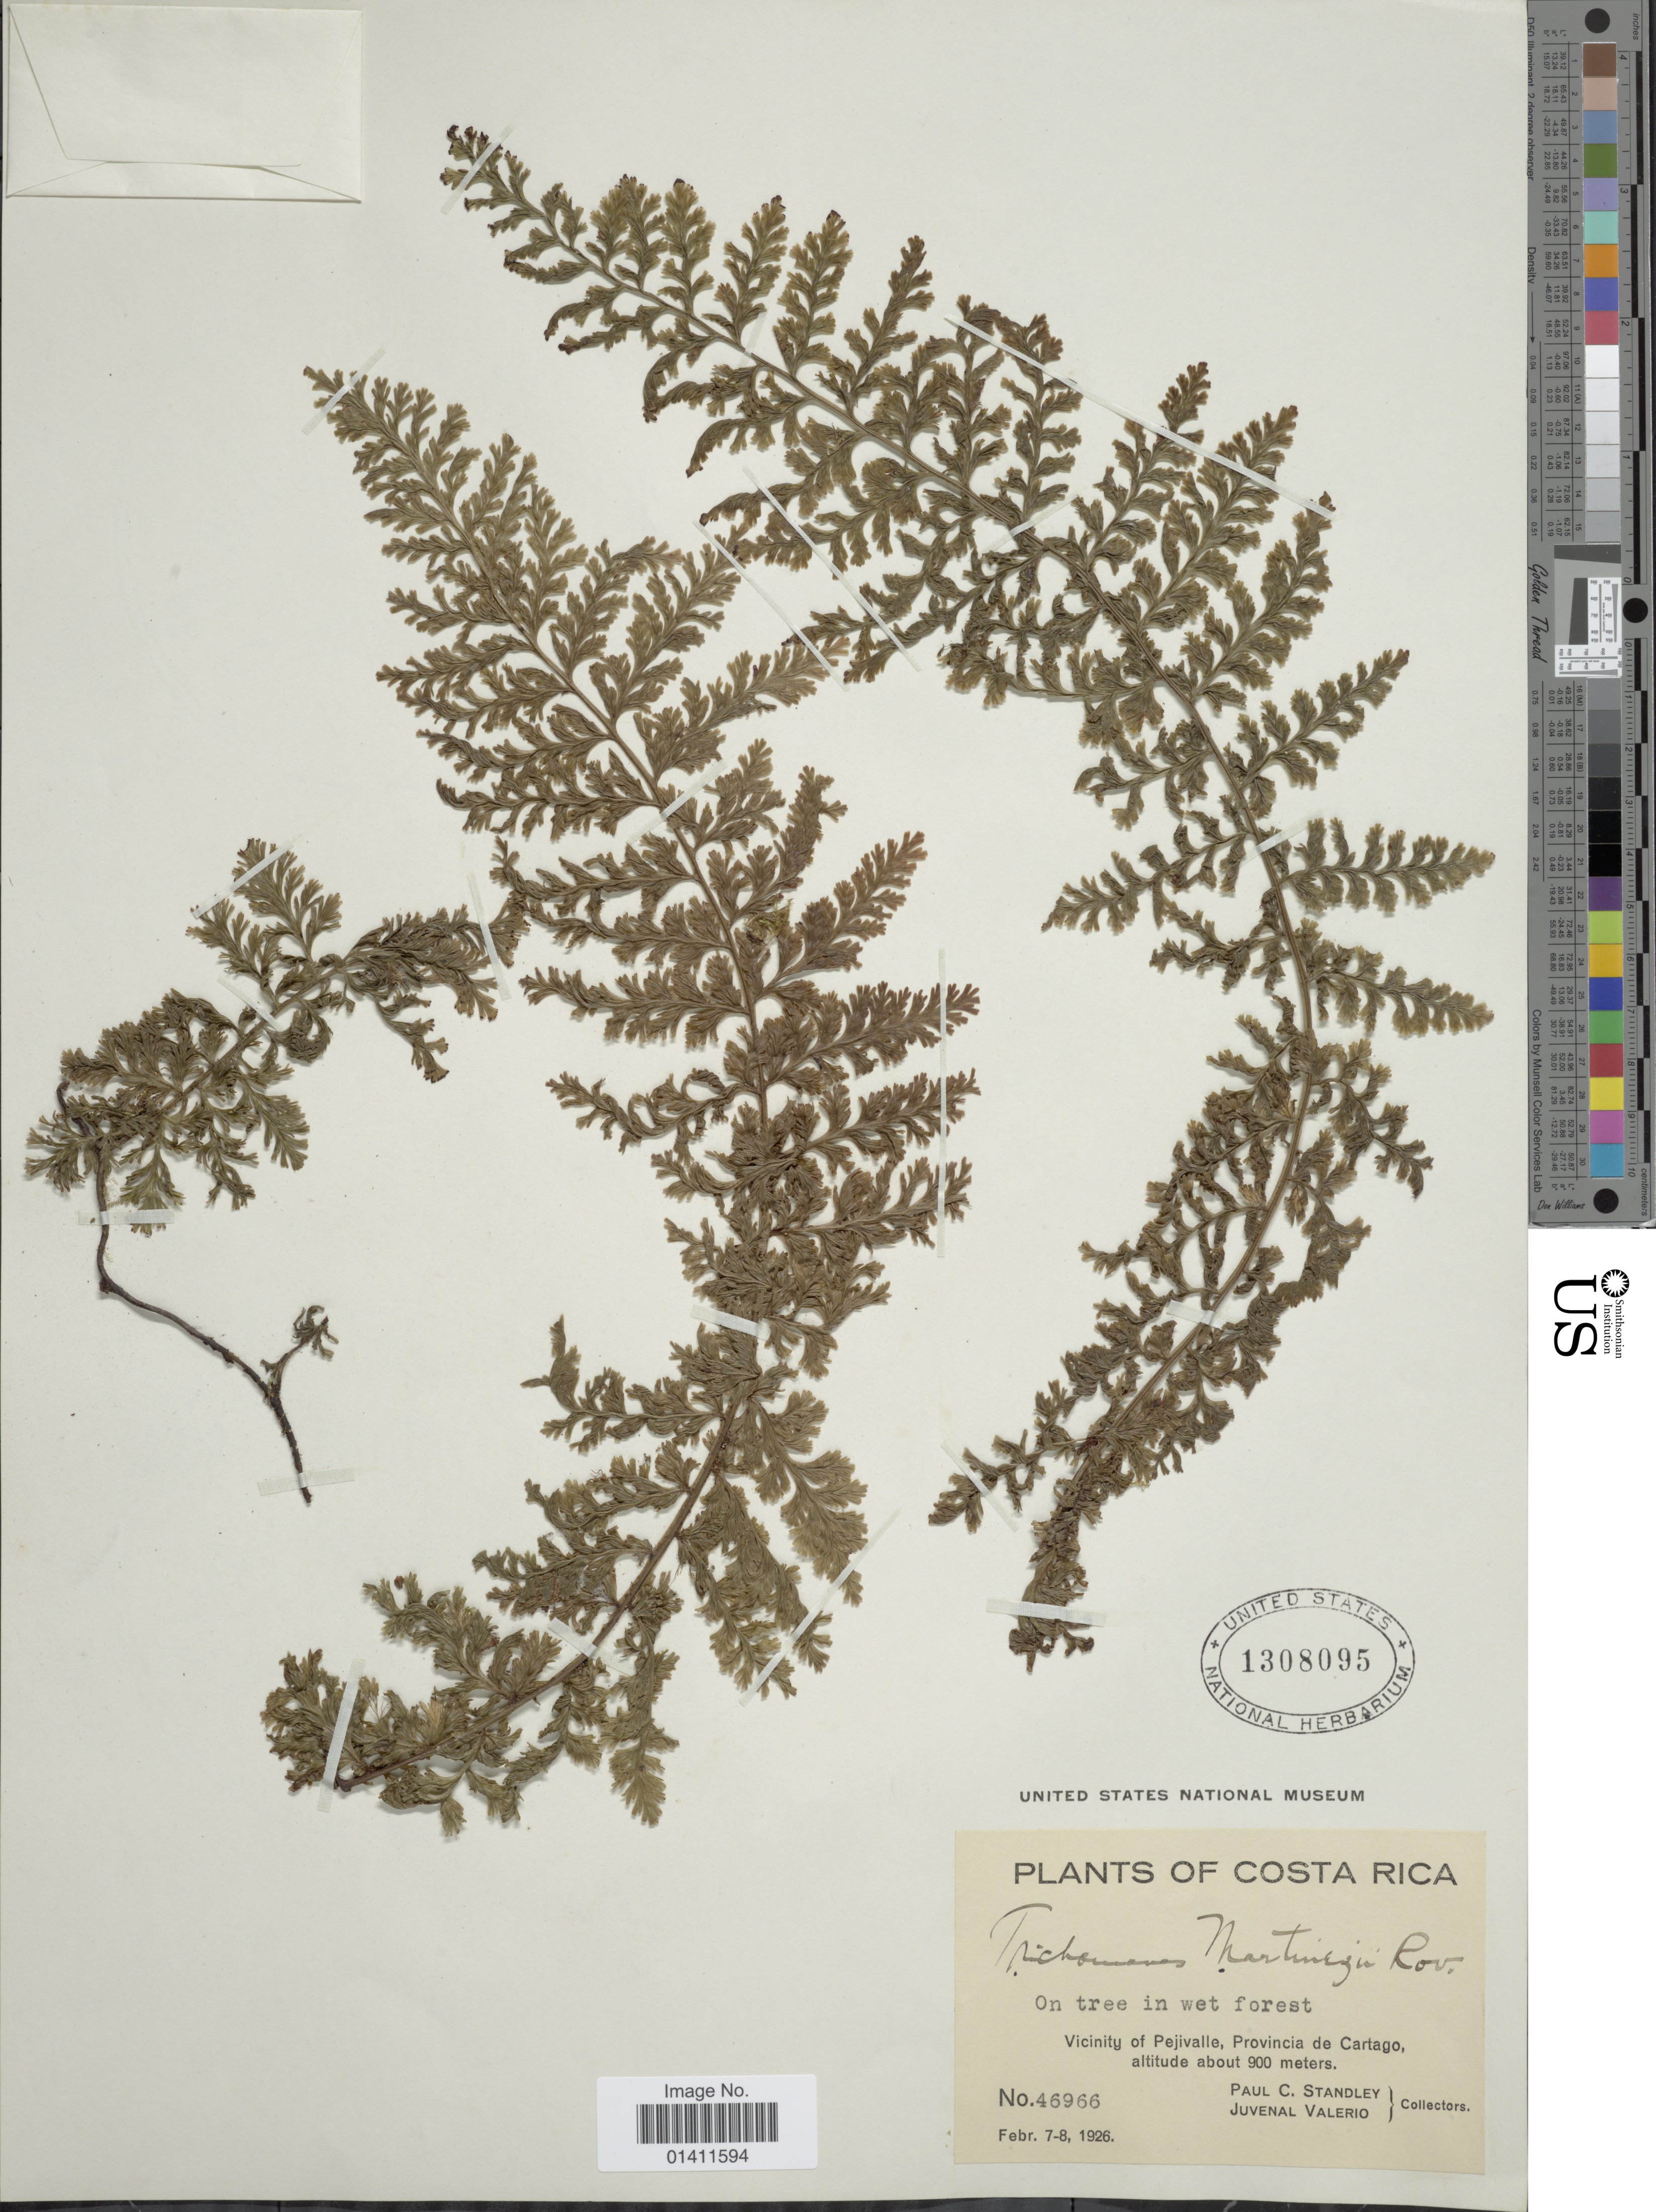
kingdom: Plantae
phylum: Tracheophyta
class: Polypodiopsida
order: Hymenophyllales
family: Hymenophyllaceae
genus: Vandenboschia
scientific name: Vandenboschia collariata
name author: (Bosch) Ebihara & K. Iwats.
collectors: P. C. Standley & J. Valerio R.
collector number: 46966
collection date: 1926-02-07/1926-02-08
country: Costa Rica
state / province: Cartago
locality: Vicinity of Pejivalle, Provincia de Cartago.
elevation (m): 900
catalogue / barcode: US 1308095